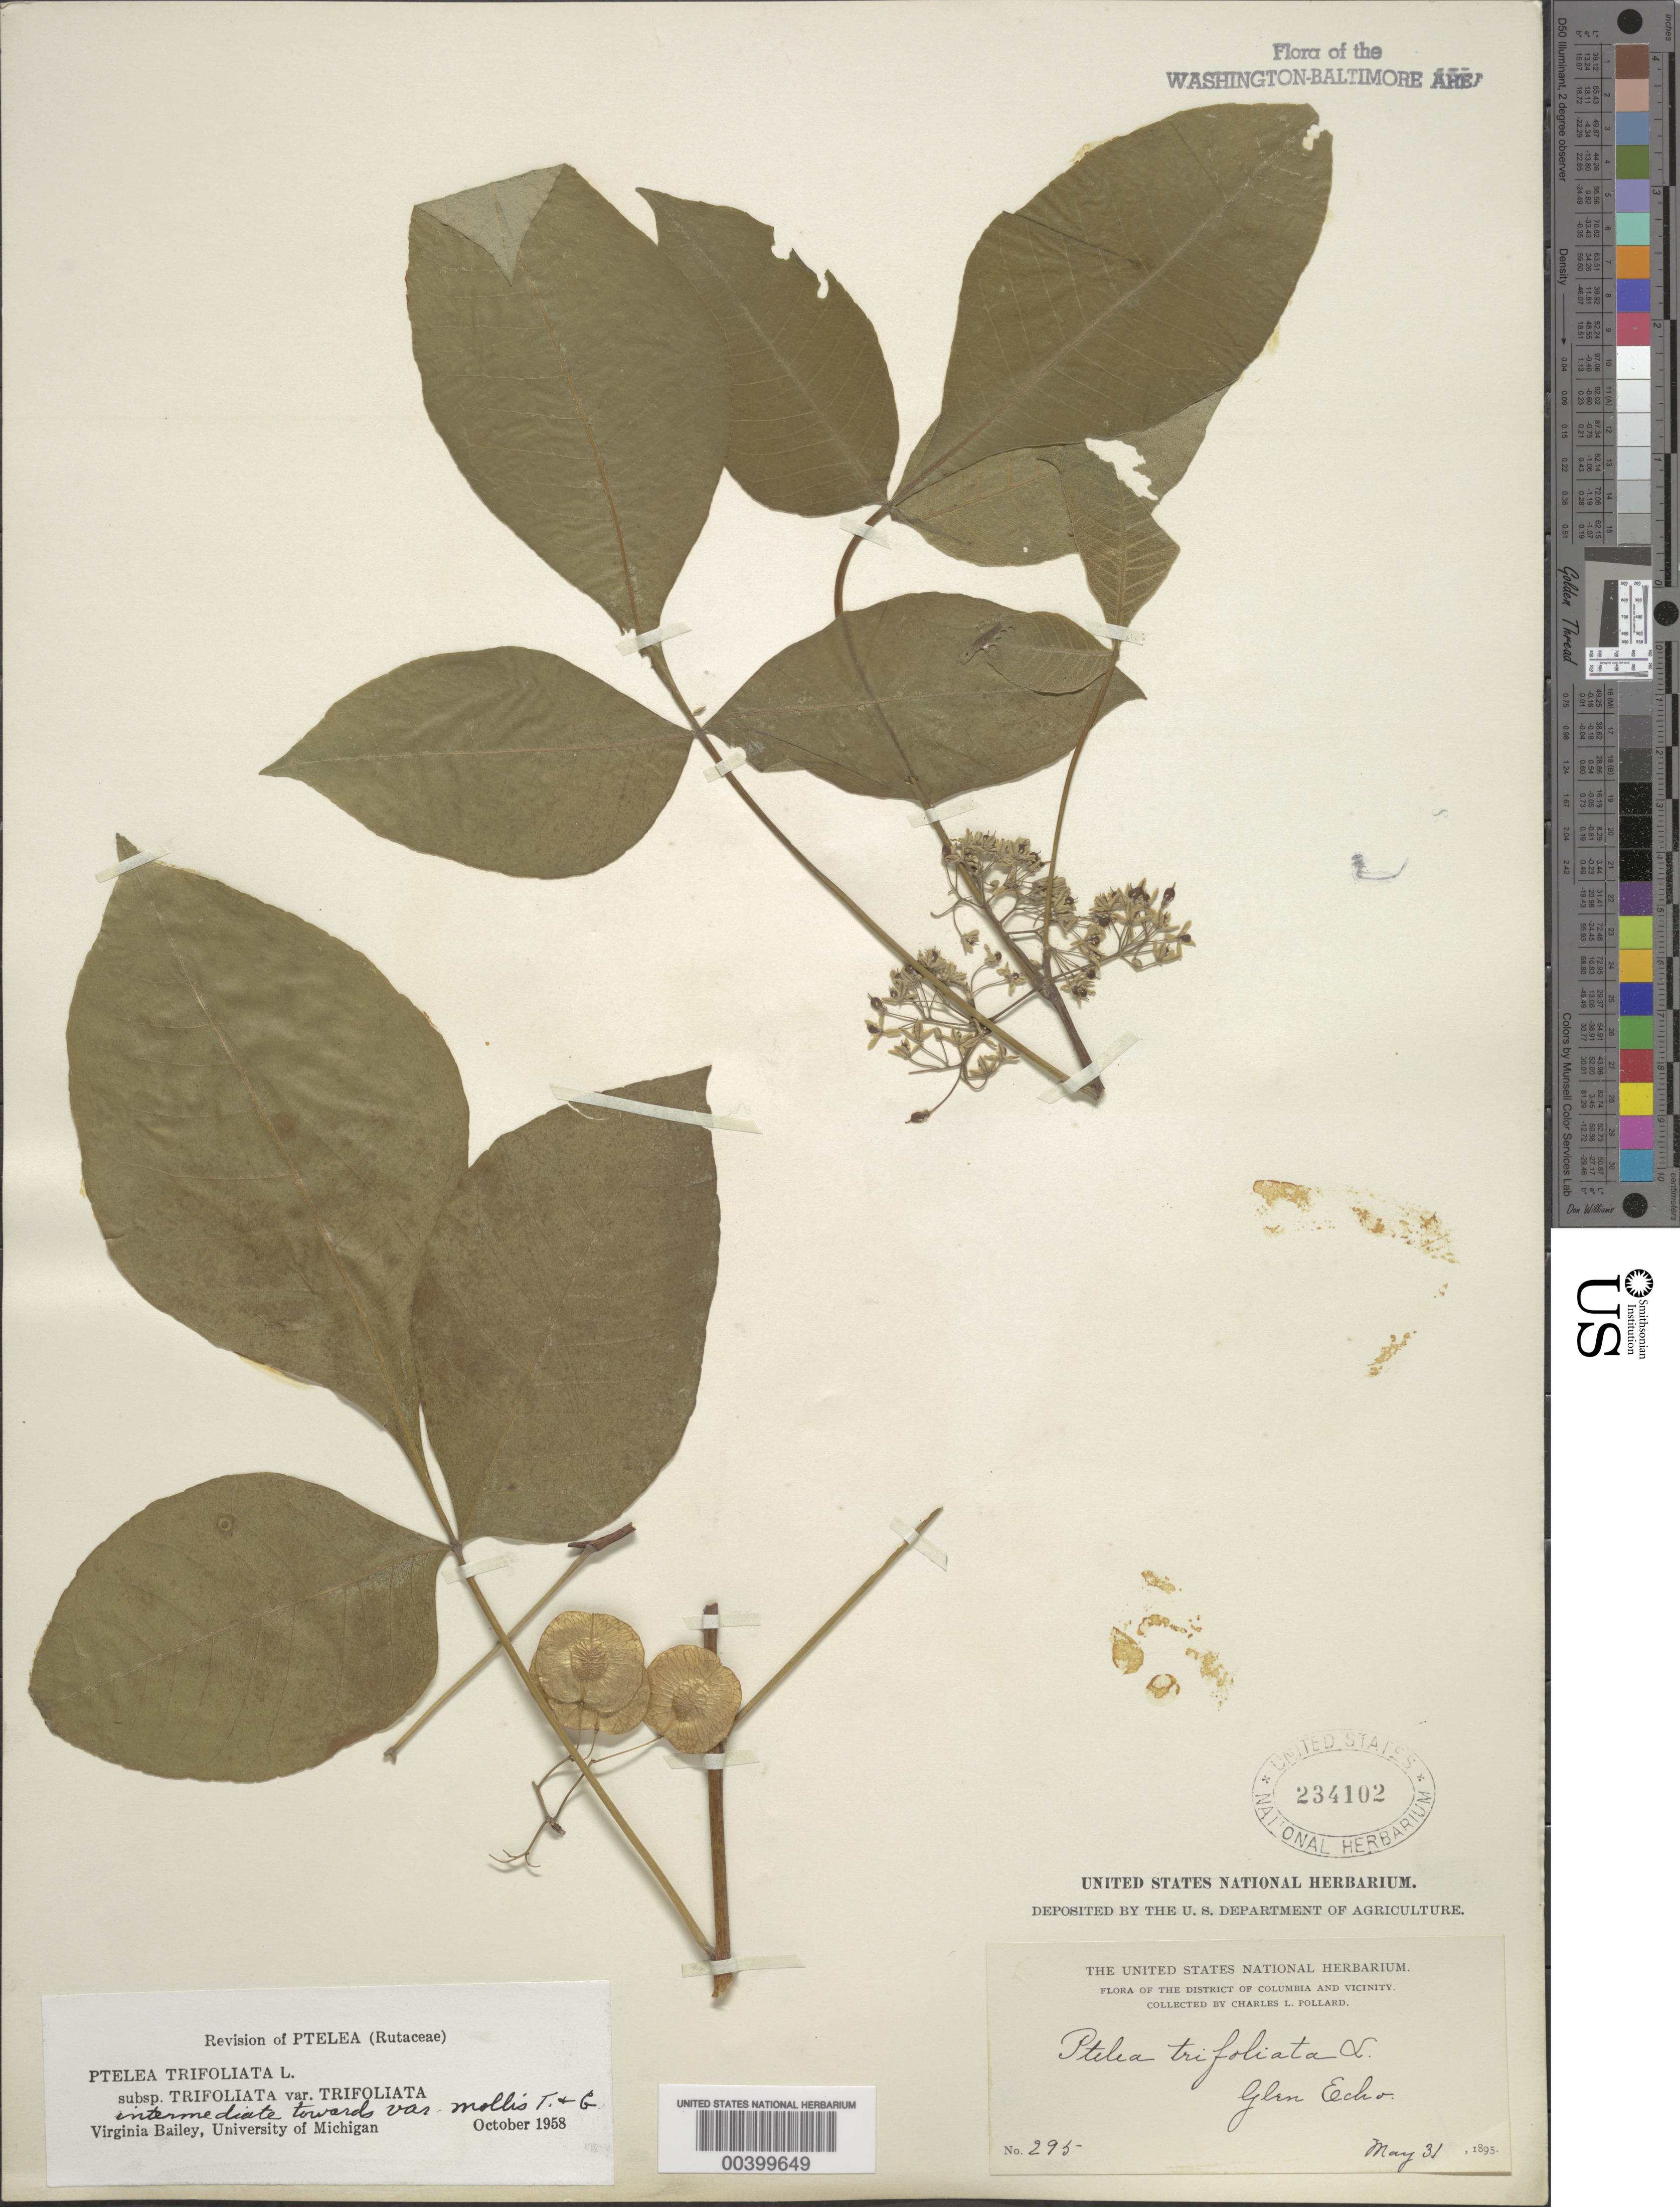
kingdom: Plantae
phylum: Tracheophyta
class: Magnoliopsida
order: Sapindales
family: Rutaceae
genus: Ptelea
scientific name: Ptelea trifoliata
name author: L.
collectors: C. L. Pollard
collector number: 295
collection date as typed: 31 May 1895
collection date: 1895-05-31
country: United States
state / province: Maryland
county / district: Montgomery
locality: Glen Echo C. & O. Canal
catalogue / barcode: US 234102